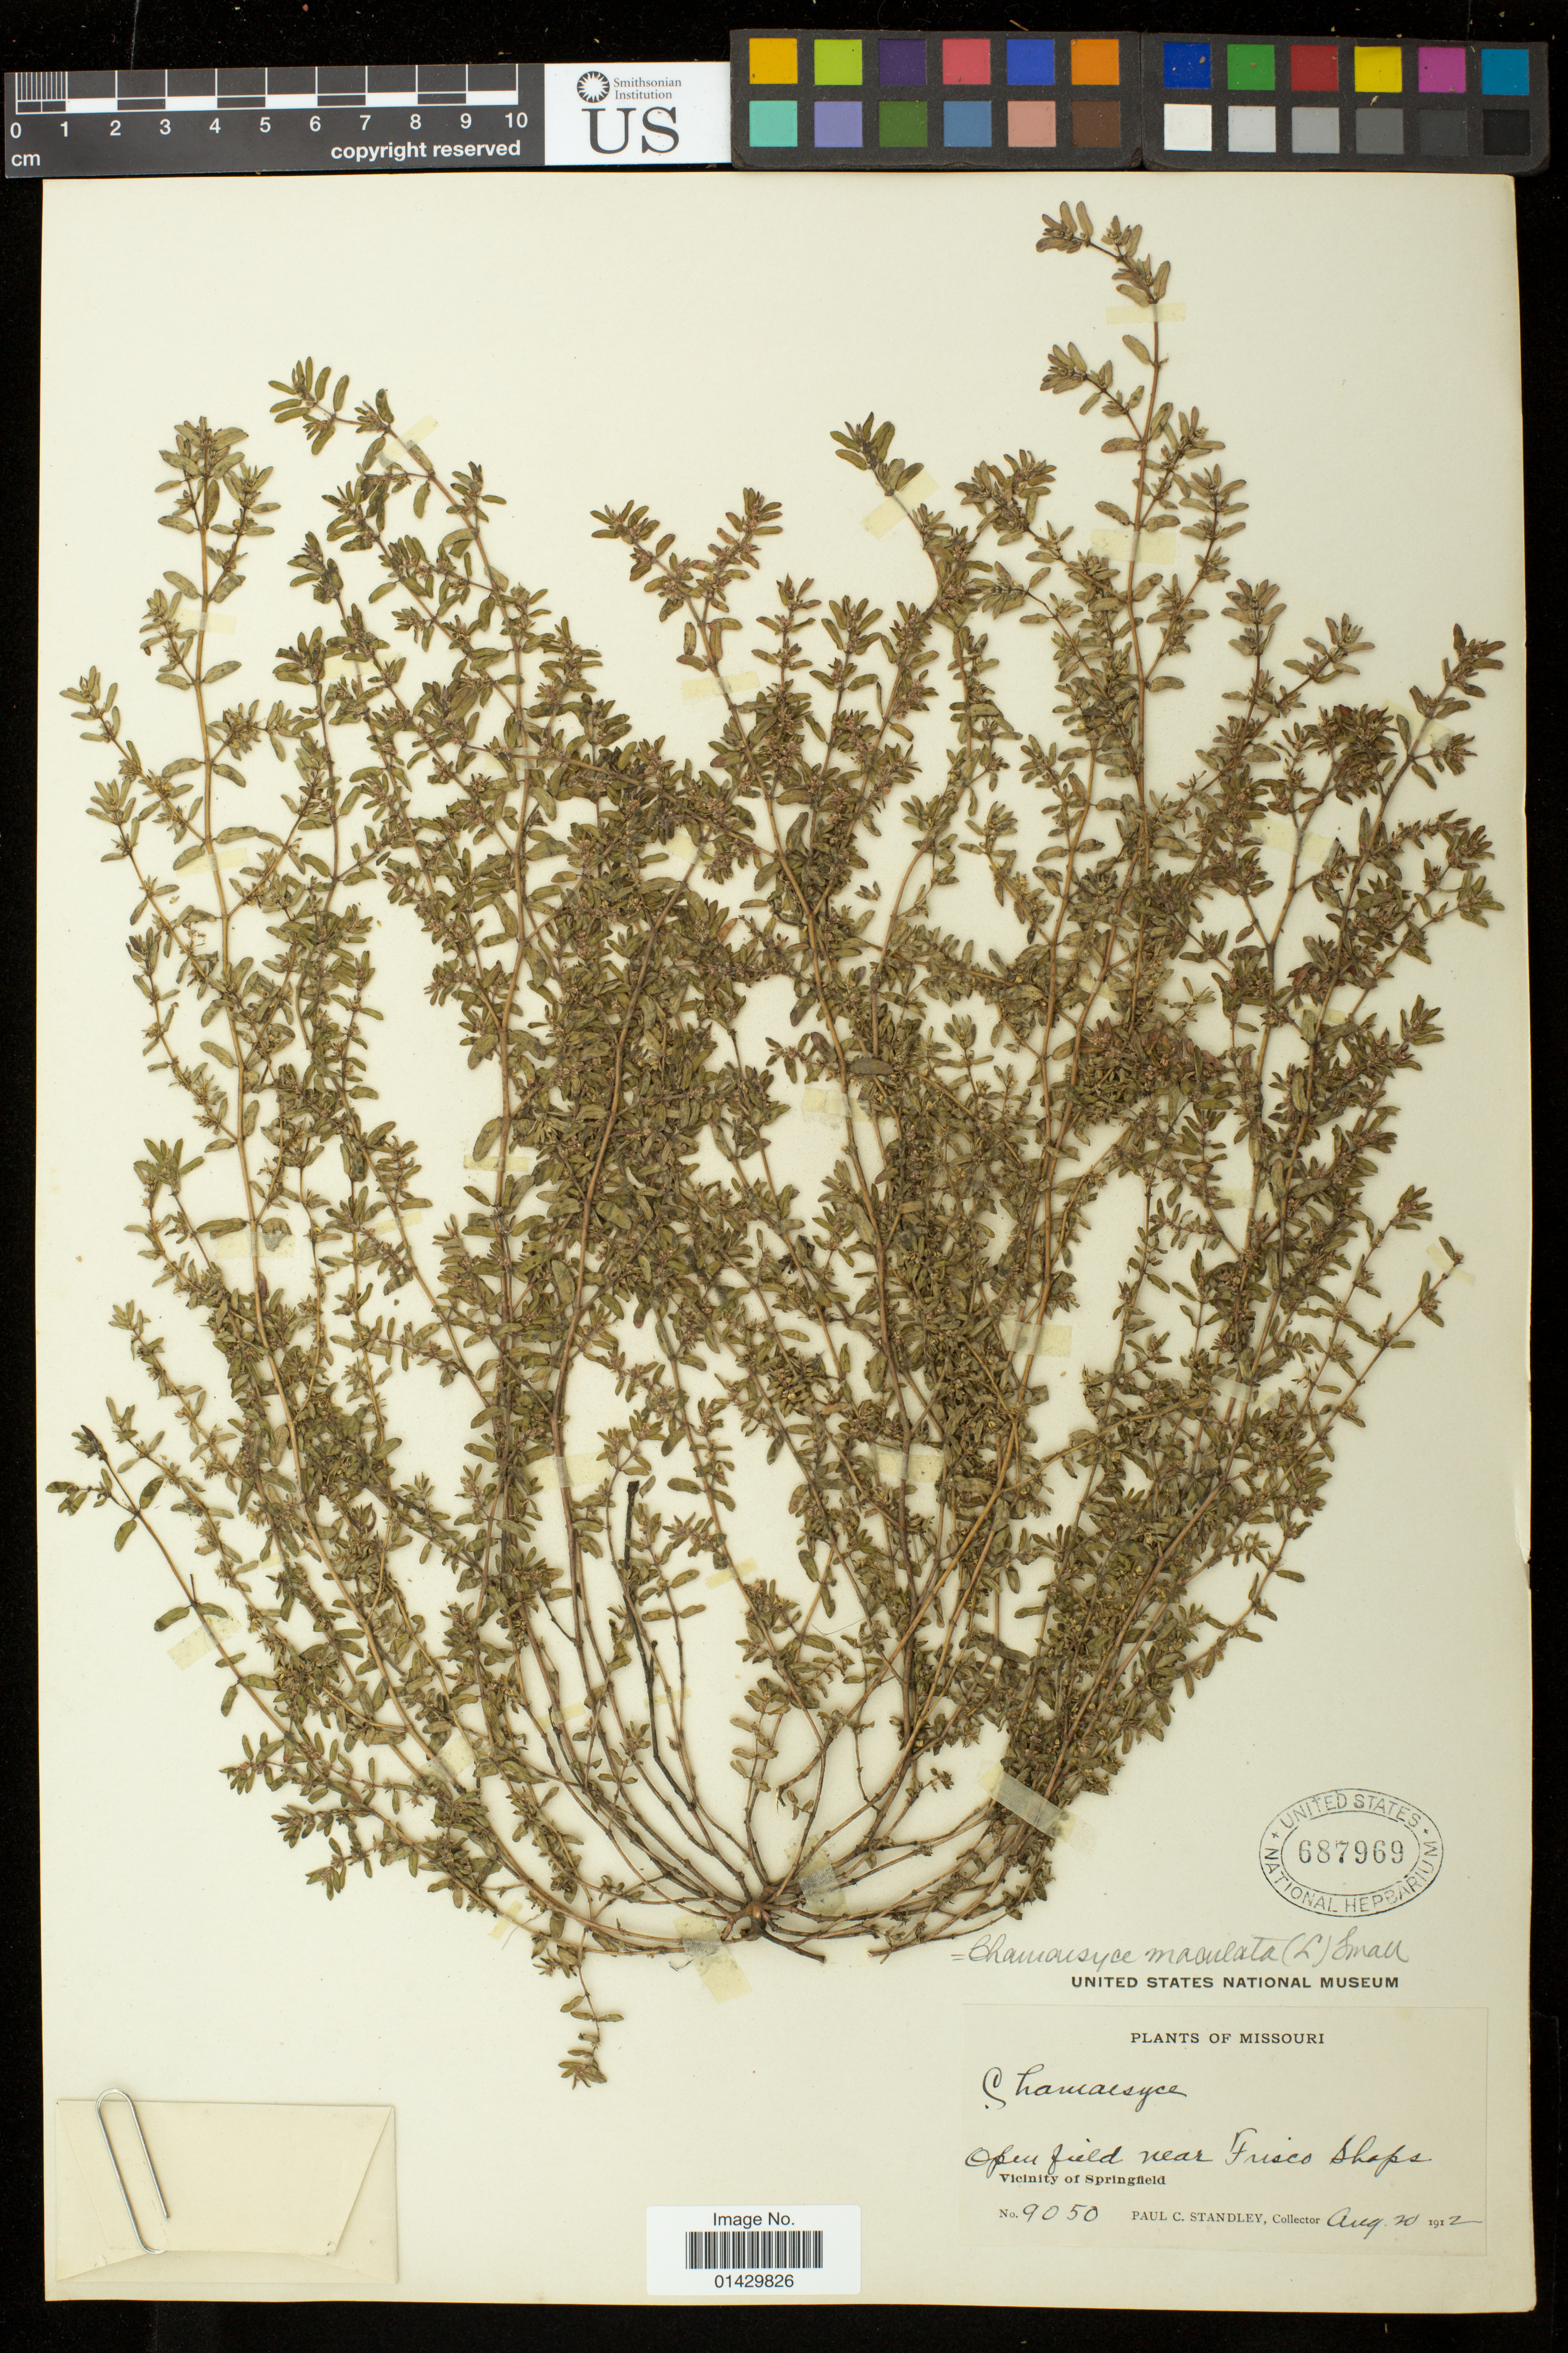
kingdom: Plantae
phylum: Tracheophyta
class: Magnoliopsida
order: Malpighiales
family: Euphorbiaceae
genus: Euphorbia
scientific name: Euphorbia maculata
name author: L.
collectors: P. C. Standley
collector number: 9050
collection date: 1912-08-20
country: United States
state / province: Missouri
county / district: Greene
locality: Vicinity of Springfield; Open field near Frisco Shops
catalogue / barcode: US 687969